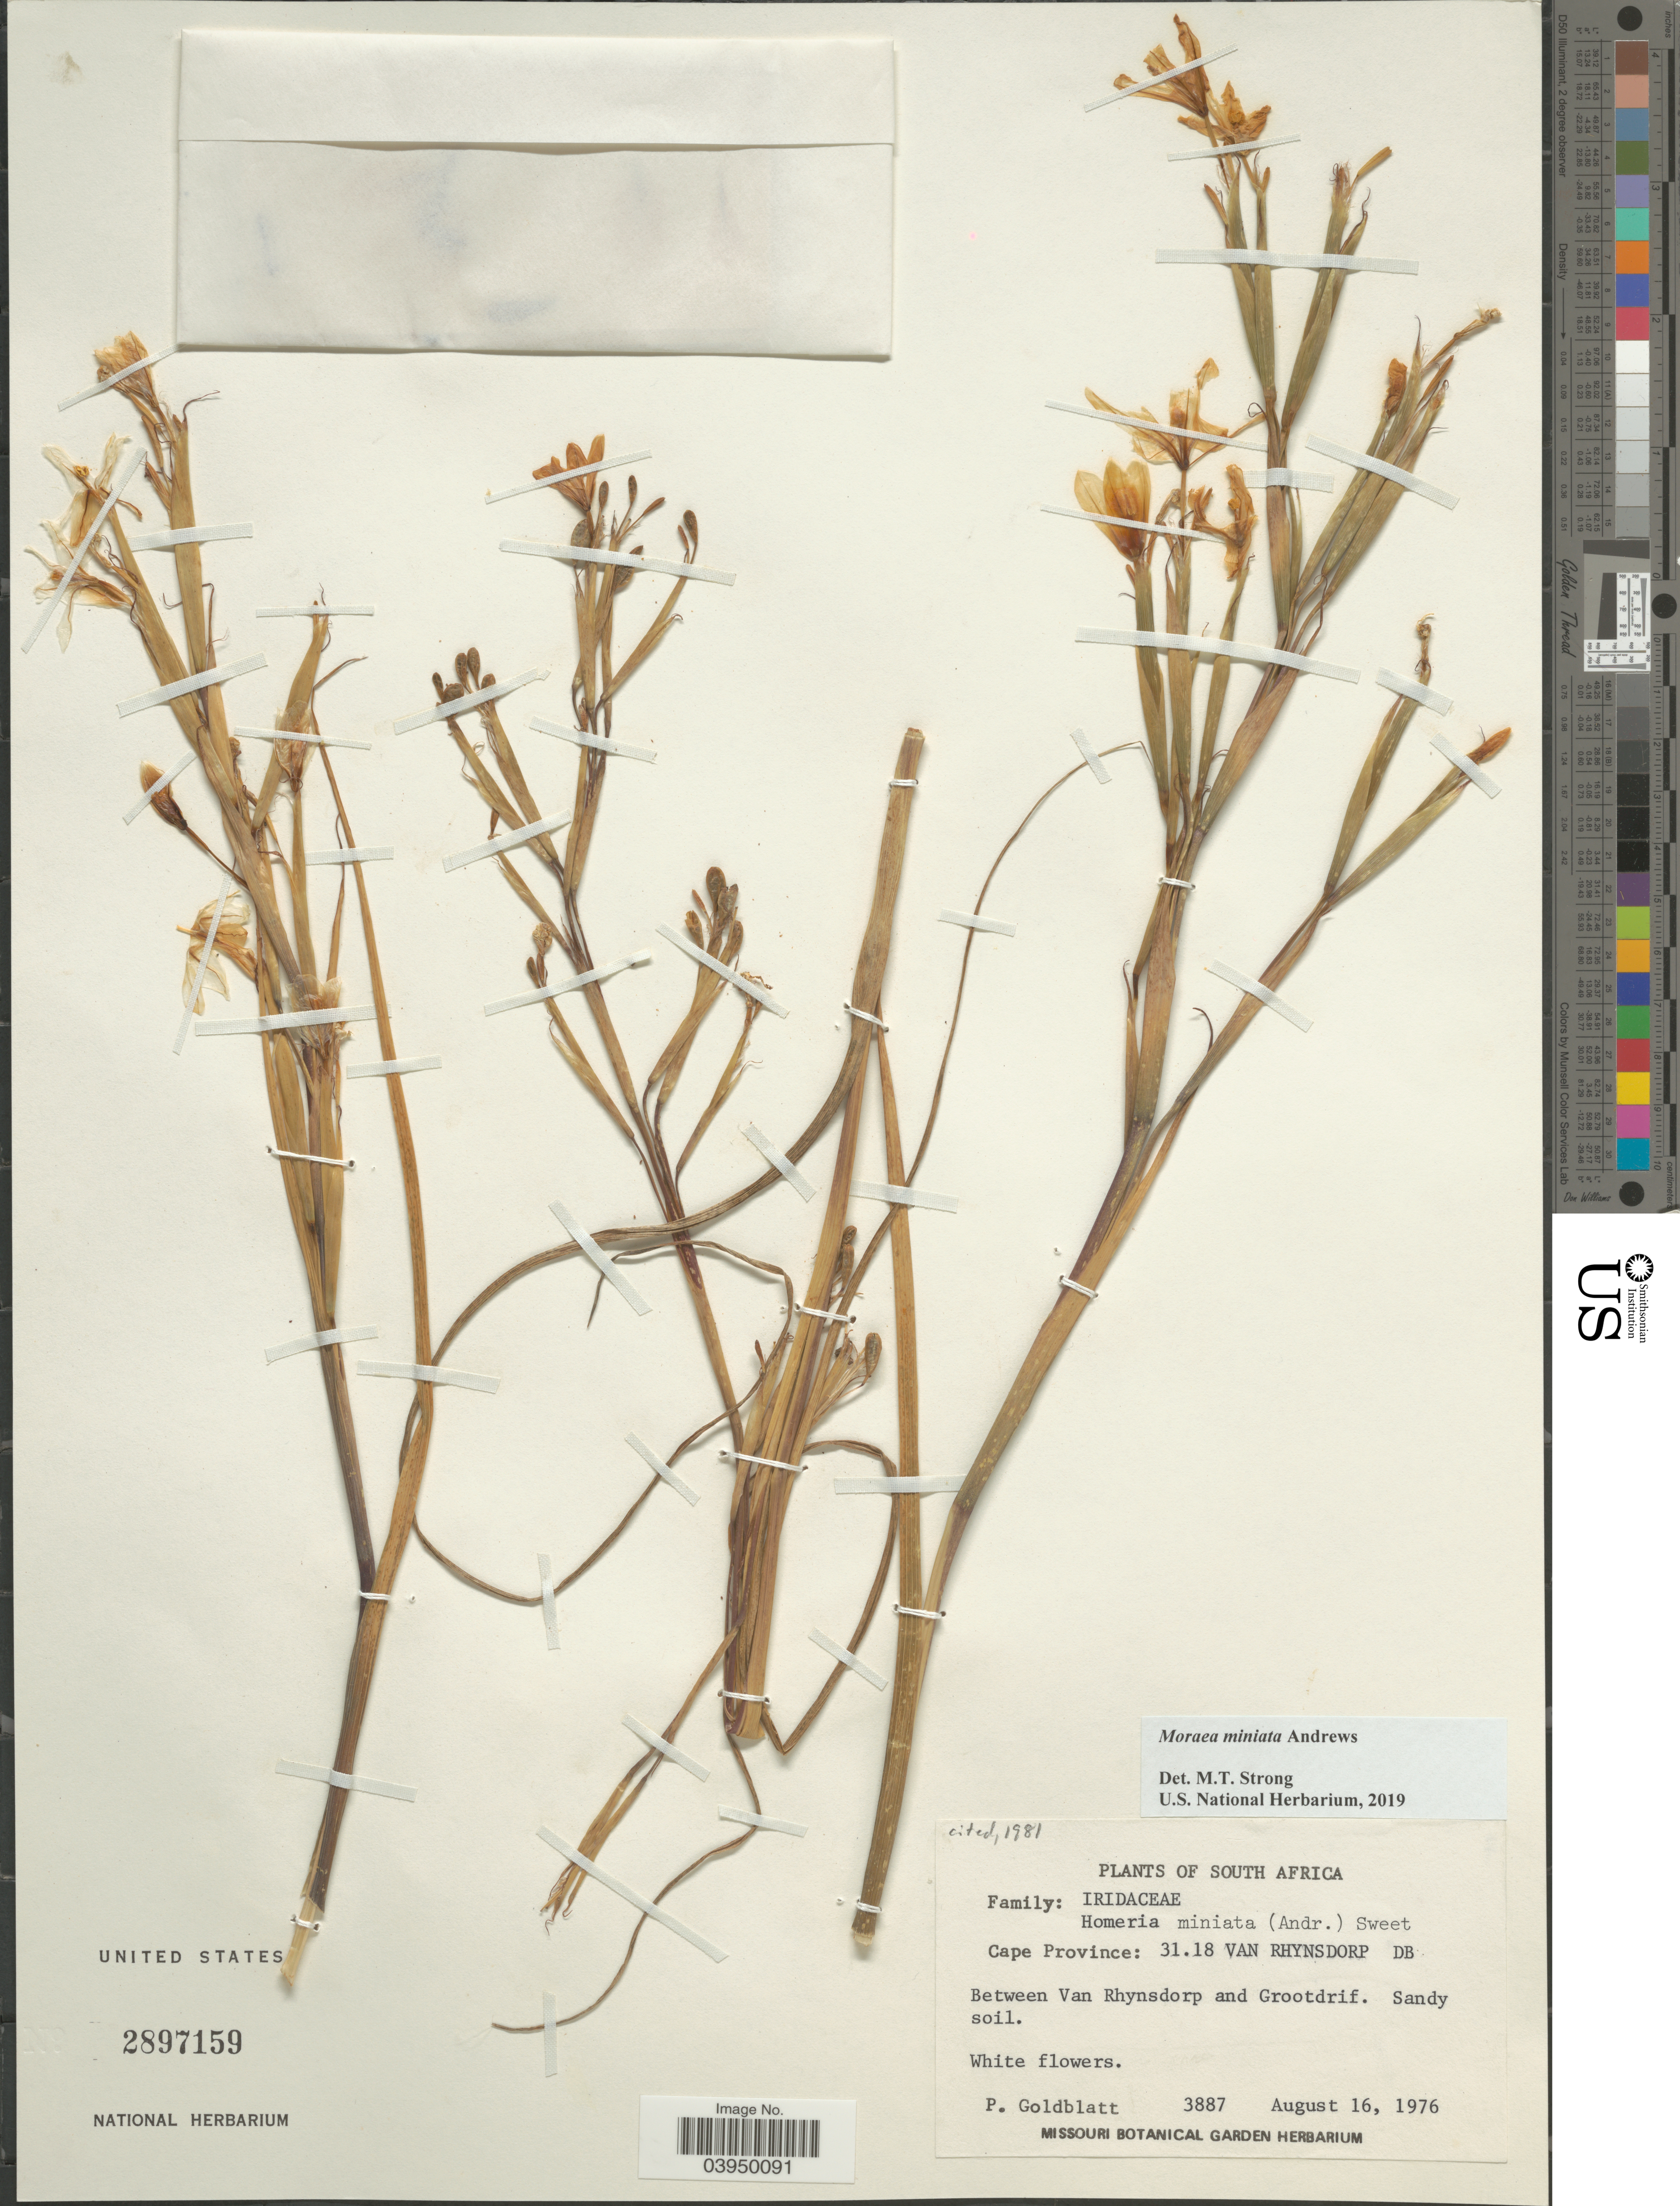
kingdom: Plantae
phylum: Tracheophyta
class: Liliopsida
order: Asparagales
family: Iridaceae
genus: Moraea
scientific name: Moraea miniata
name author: Andrews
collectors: P. Goldblatt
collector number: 3887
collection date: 1976-08-16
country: South Africa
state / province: Western Cape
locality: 31.18 Van Rhynsdorp DB. Between Van Rhynsdorp and Grootdrif.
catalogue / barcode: US 2897159